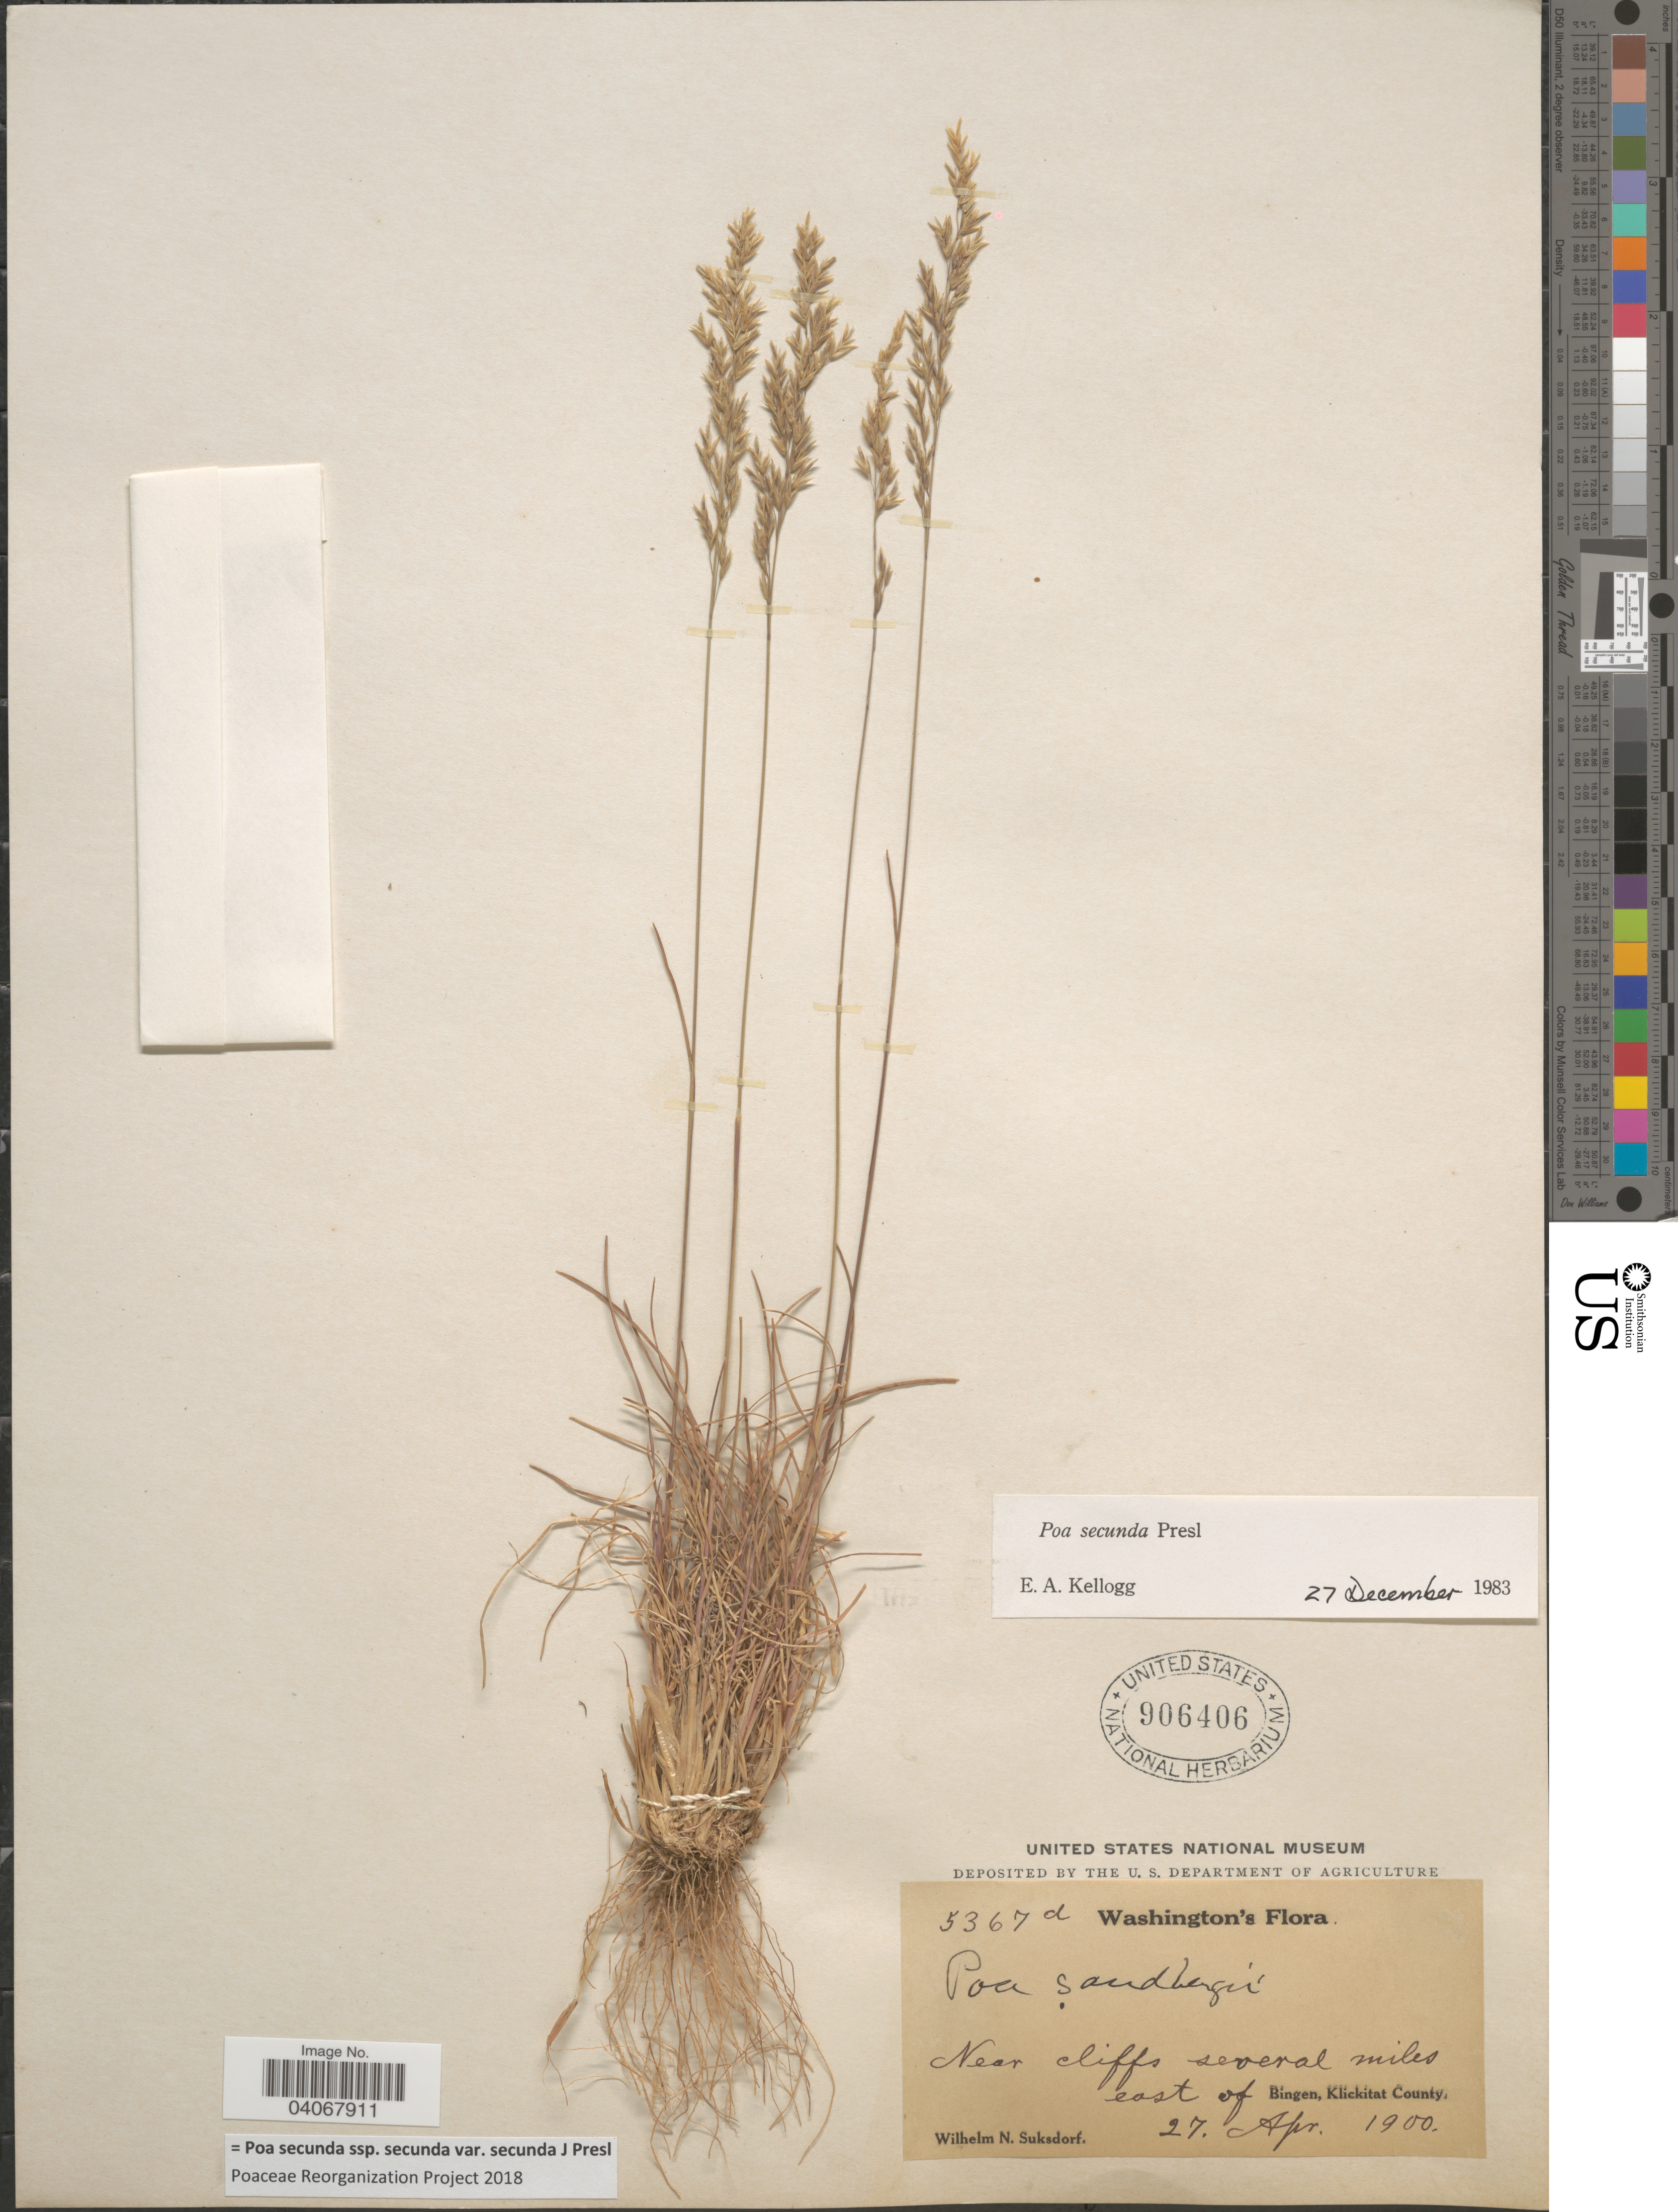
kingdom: Plantae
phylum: Tracheophyta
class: Liliopsida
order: Poales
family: Poaceae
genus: Poa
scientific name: Poa secunda subsp. secunda var. secunda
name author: J. Presl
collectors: W. N. Suksdorf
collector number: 5367d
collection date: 1900-04-27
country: United States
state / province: Washington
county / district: Klickitat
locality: Near cliffs several miles east of Bingen, Klickitat County.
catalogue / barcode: US 906406